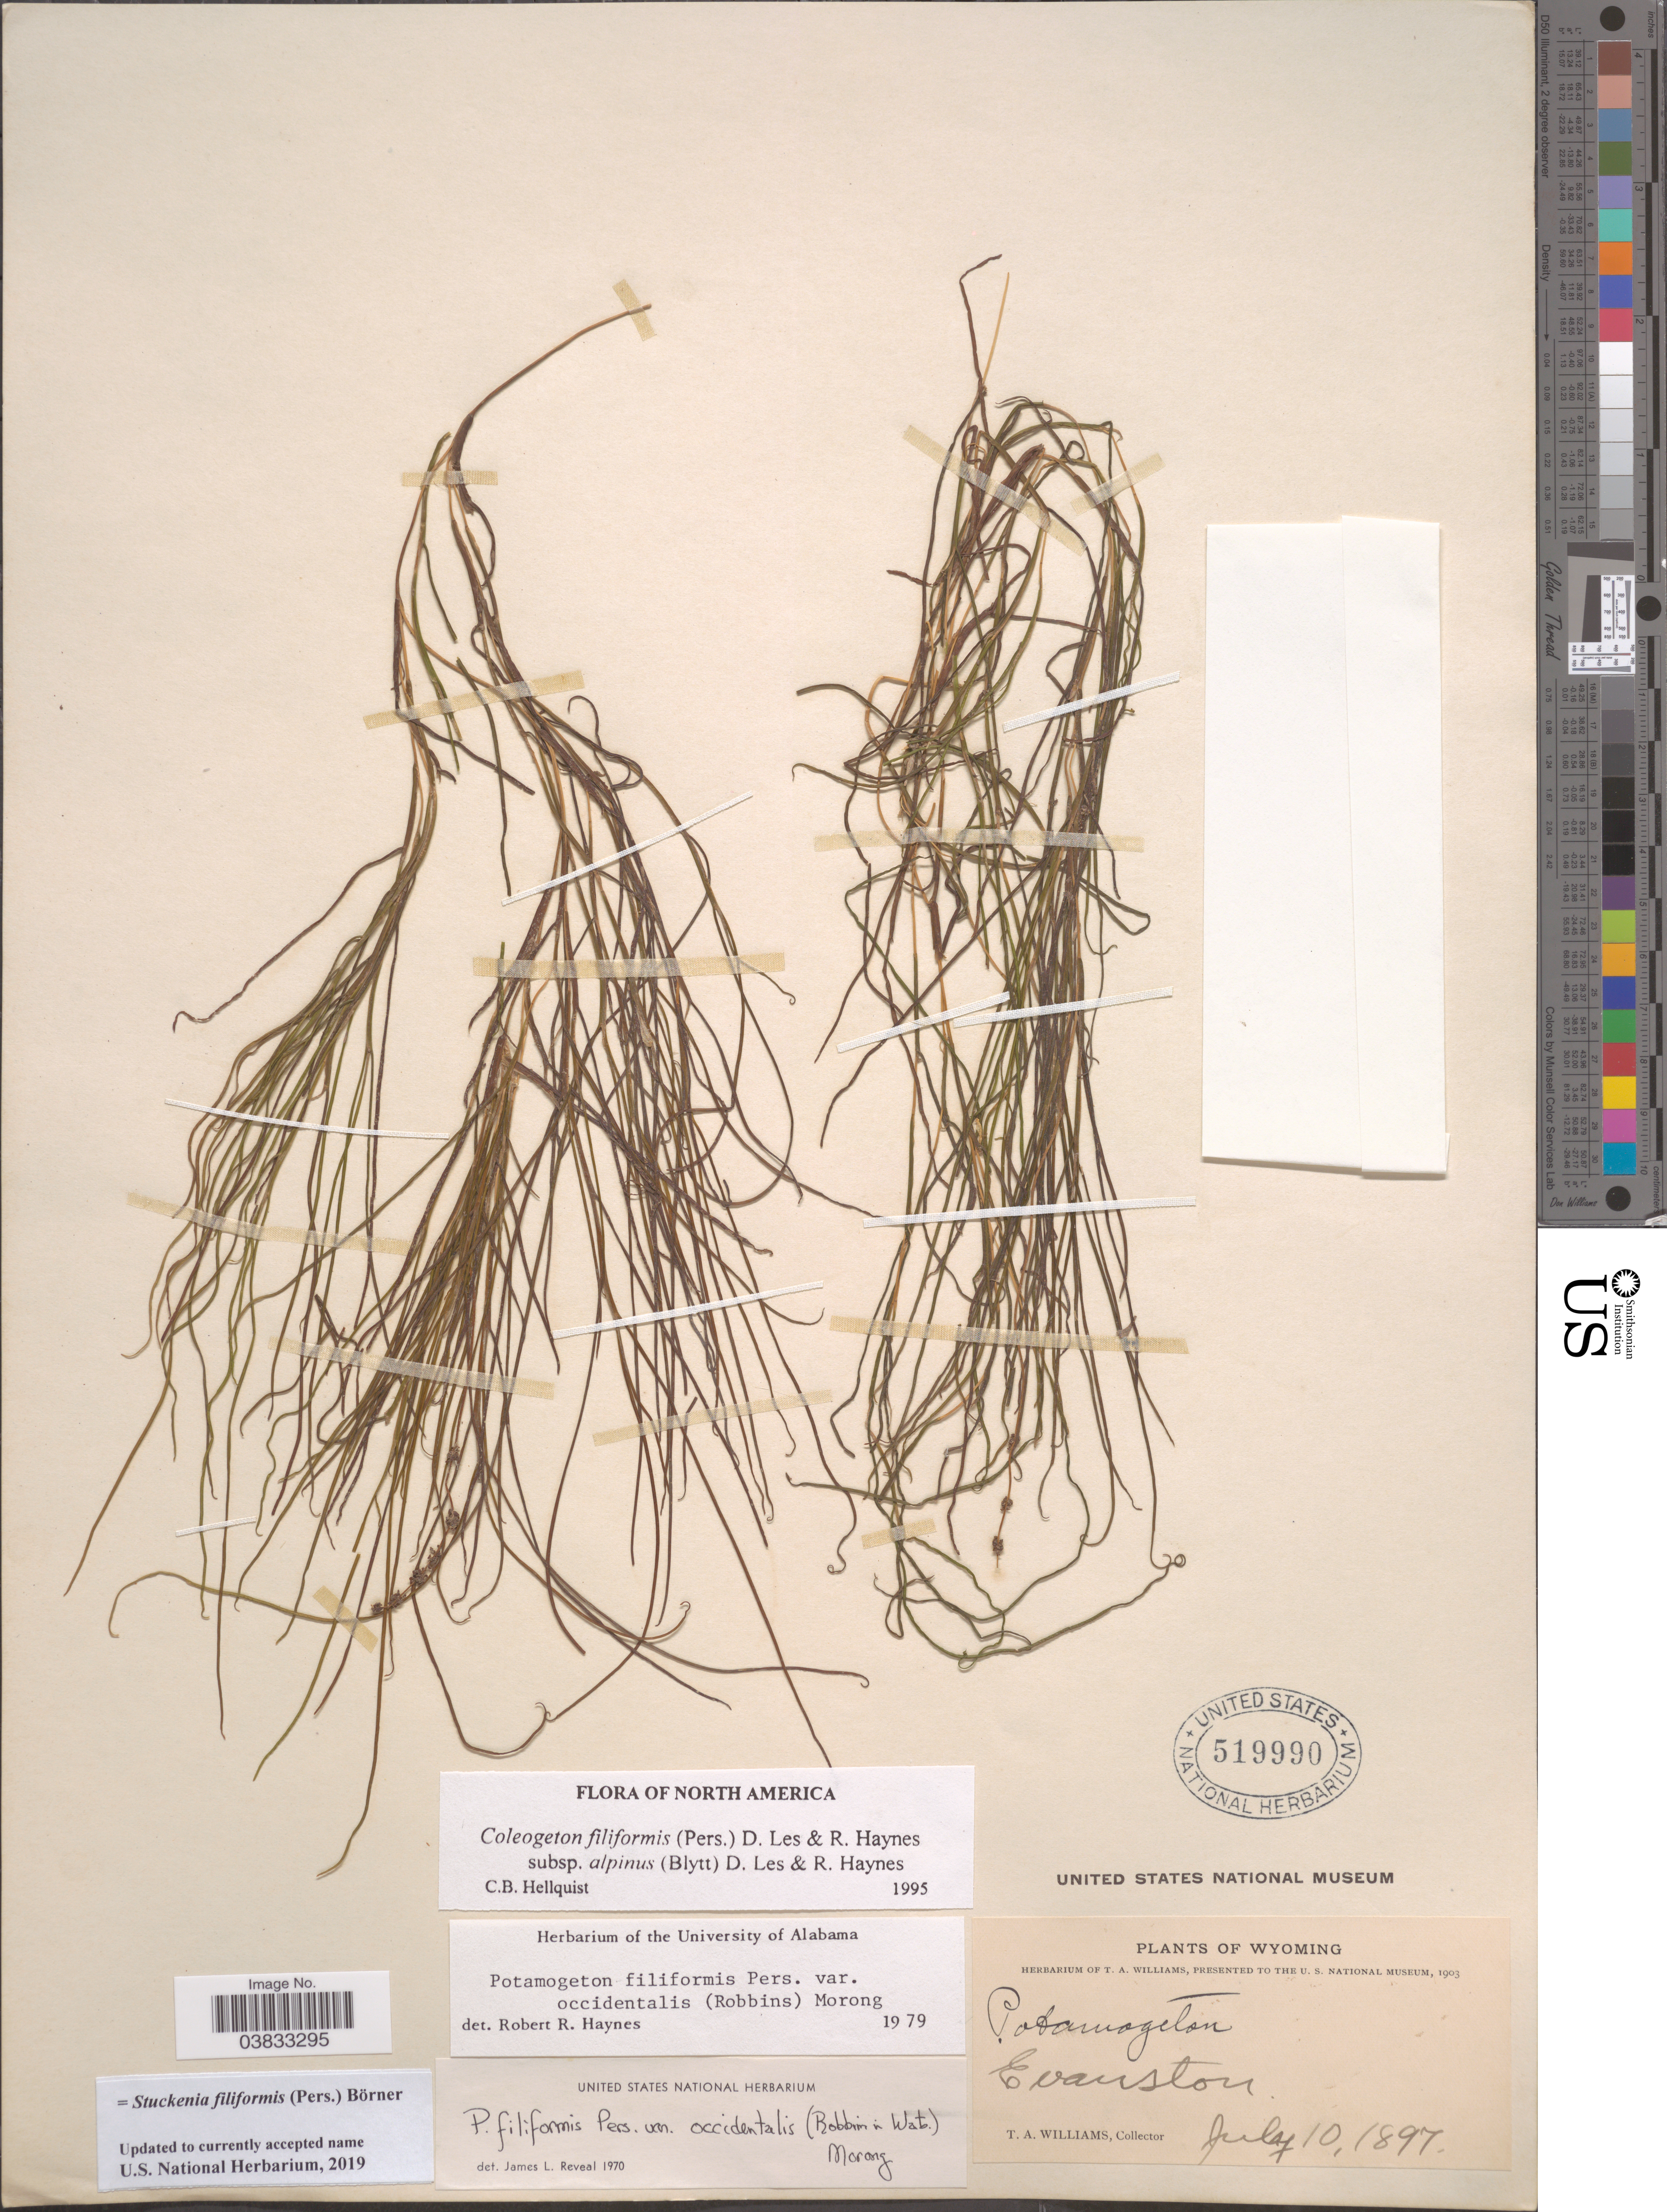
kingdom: Plantae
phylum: Tracheophyta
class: Liliopsida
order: Alismatales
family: Potamogetonaceae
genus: Stuckenia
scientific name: Stuckenia filiformis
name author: (Pers.) Börner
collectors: T. Williams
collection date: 1897-07-10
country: United States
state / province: Wyoming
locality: Evanston.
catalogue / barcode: US 519990